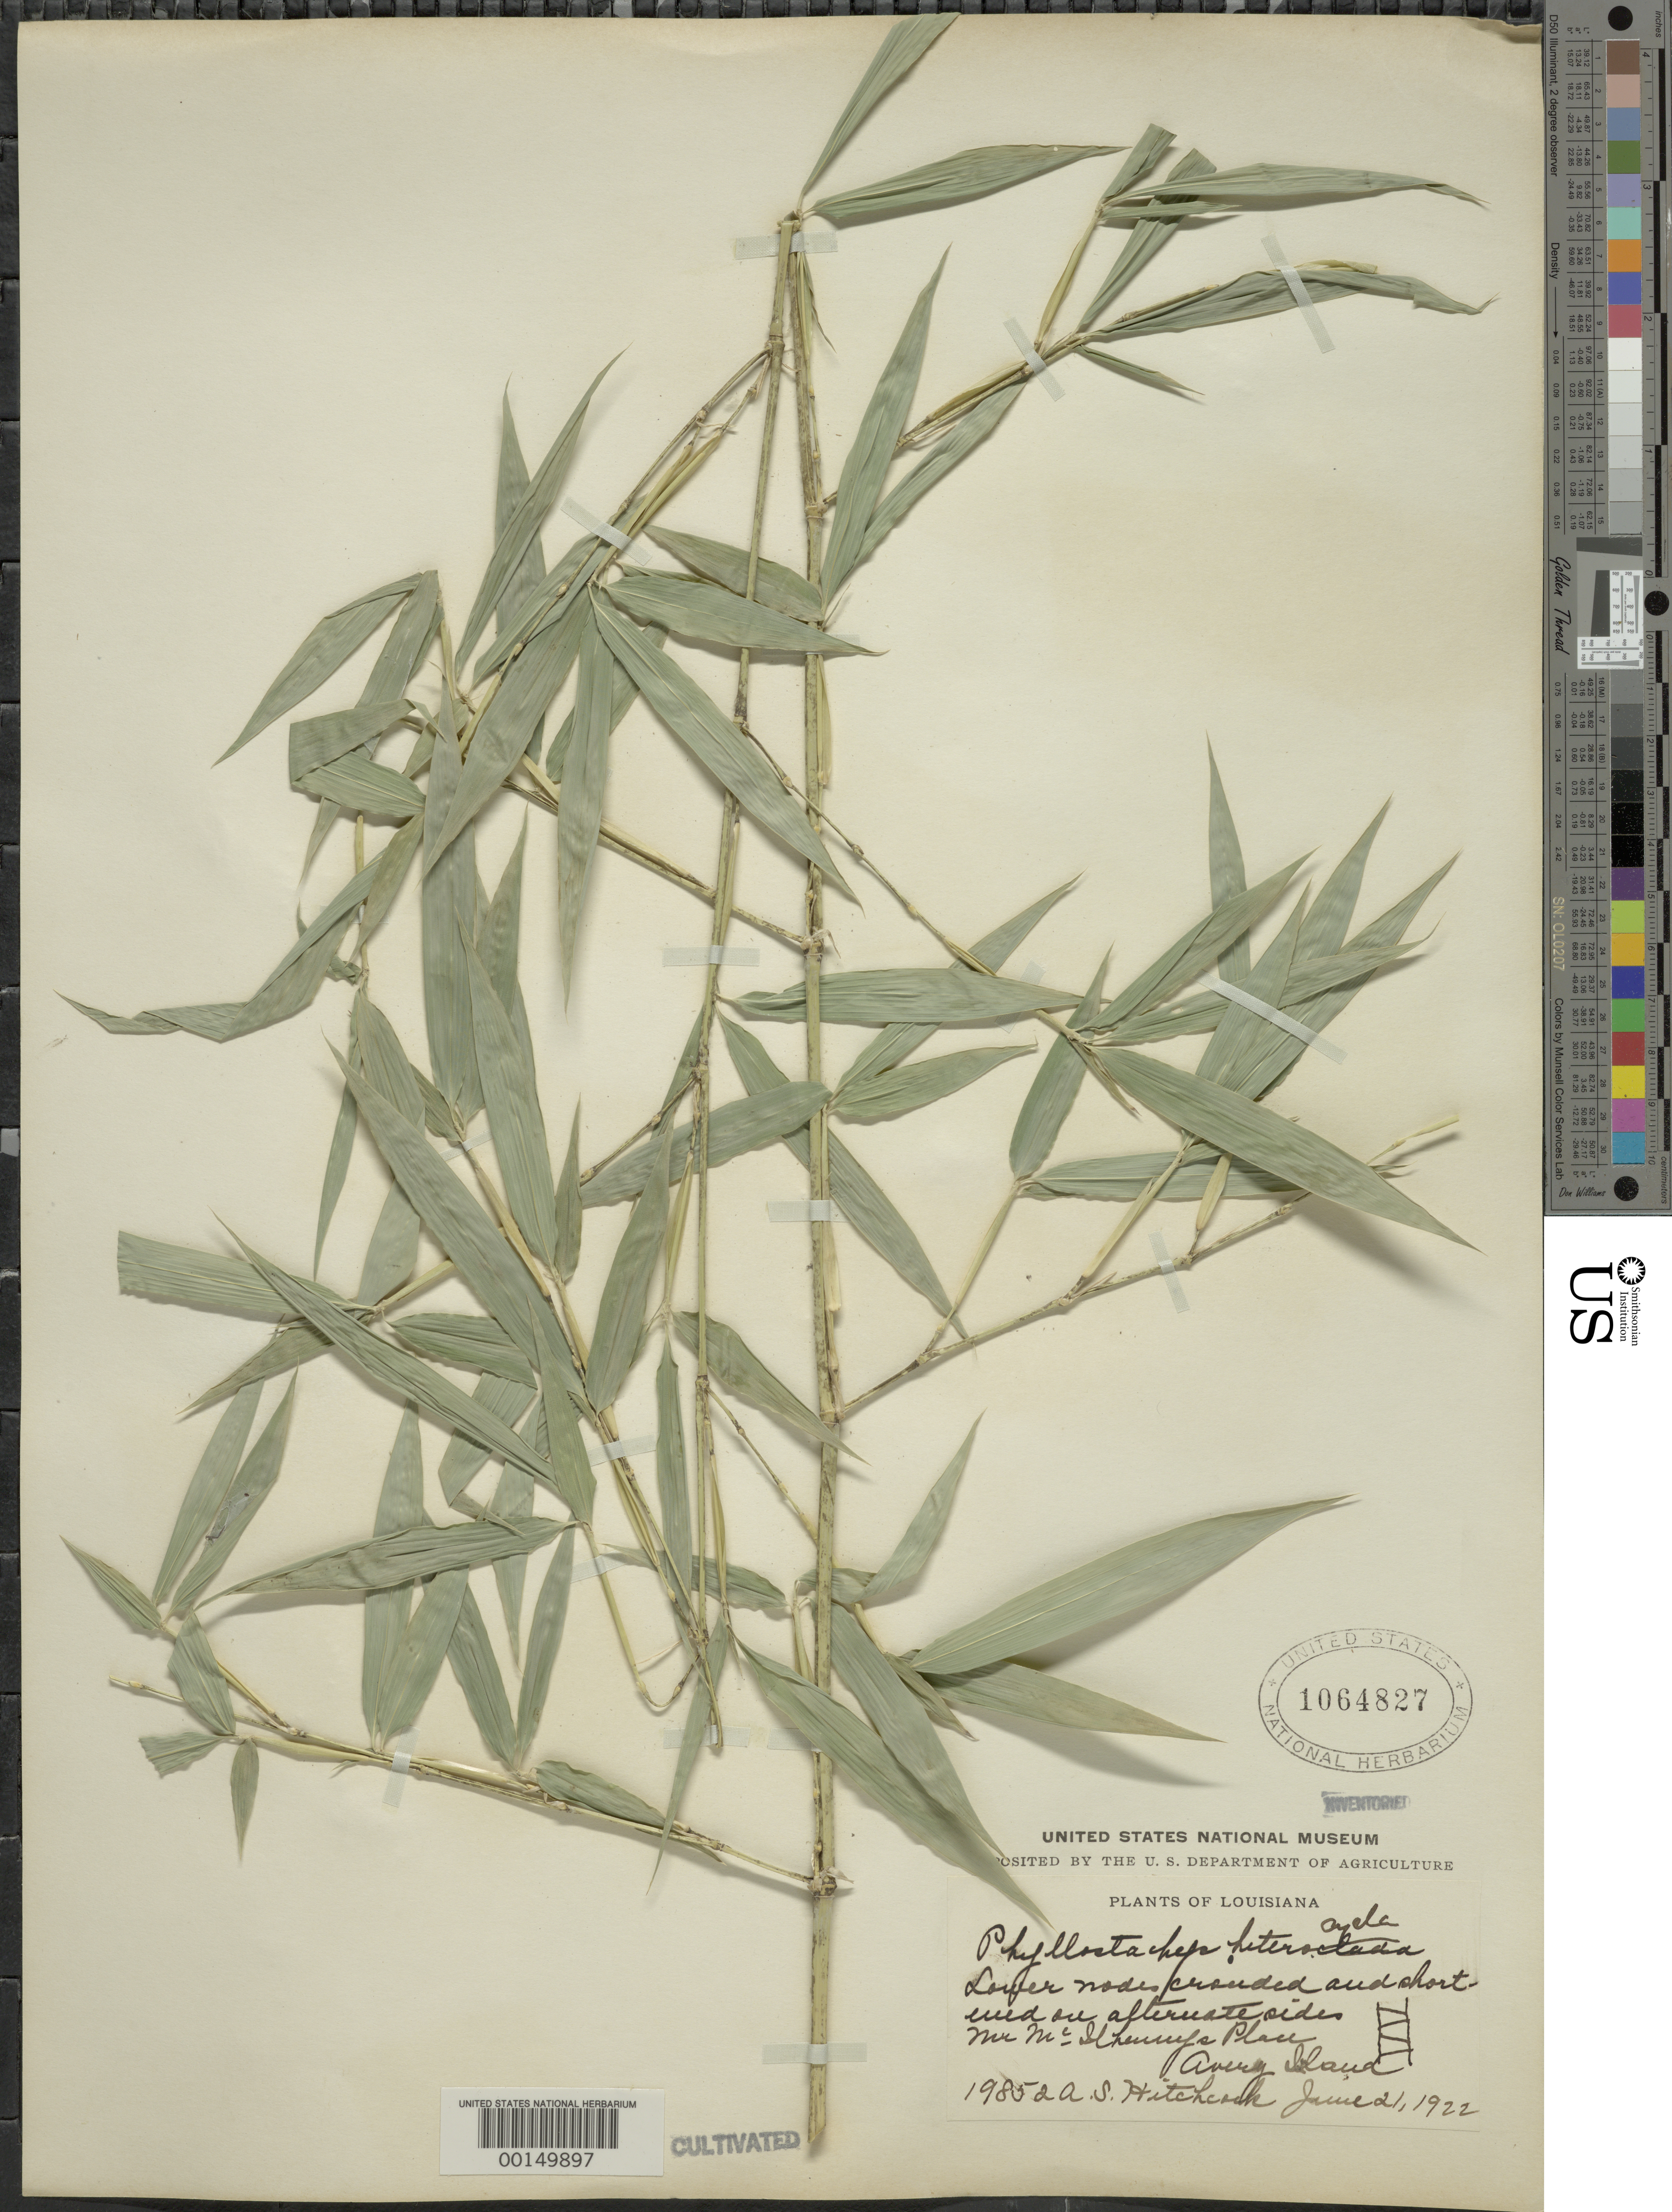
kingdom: Plantae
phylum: Tracheophyta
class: Liliopsida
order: Poales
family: Poaceae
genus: Phyllostachys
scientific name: Phyllostachys aurea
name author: Rivière & C. Rivière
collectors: A. S. Hitchcock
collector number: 19852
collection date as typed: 21 Jun 1922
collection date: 1922-06-21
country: United States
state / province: Louisiana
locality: Avery island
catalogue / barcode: US 1064827